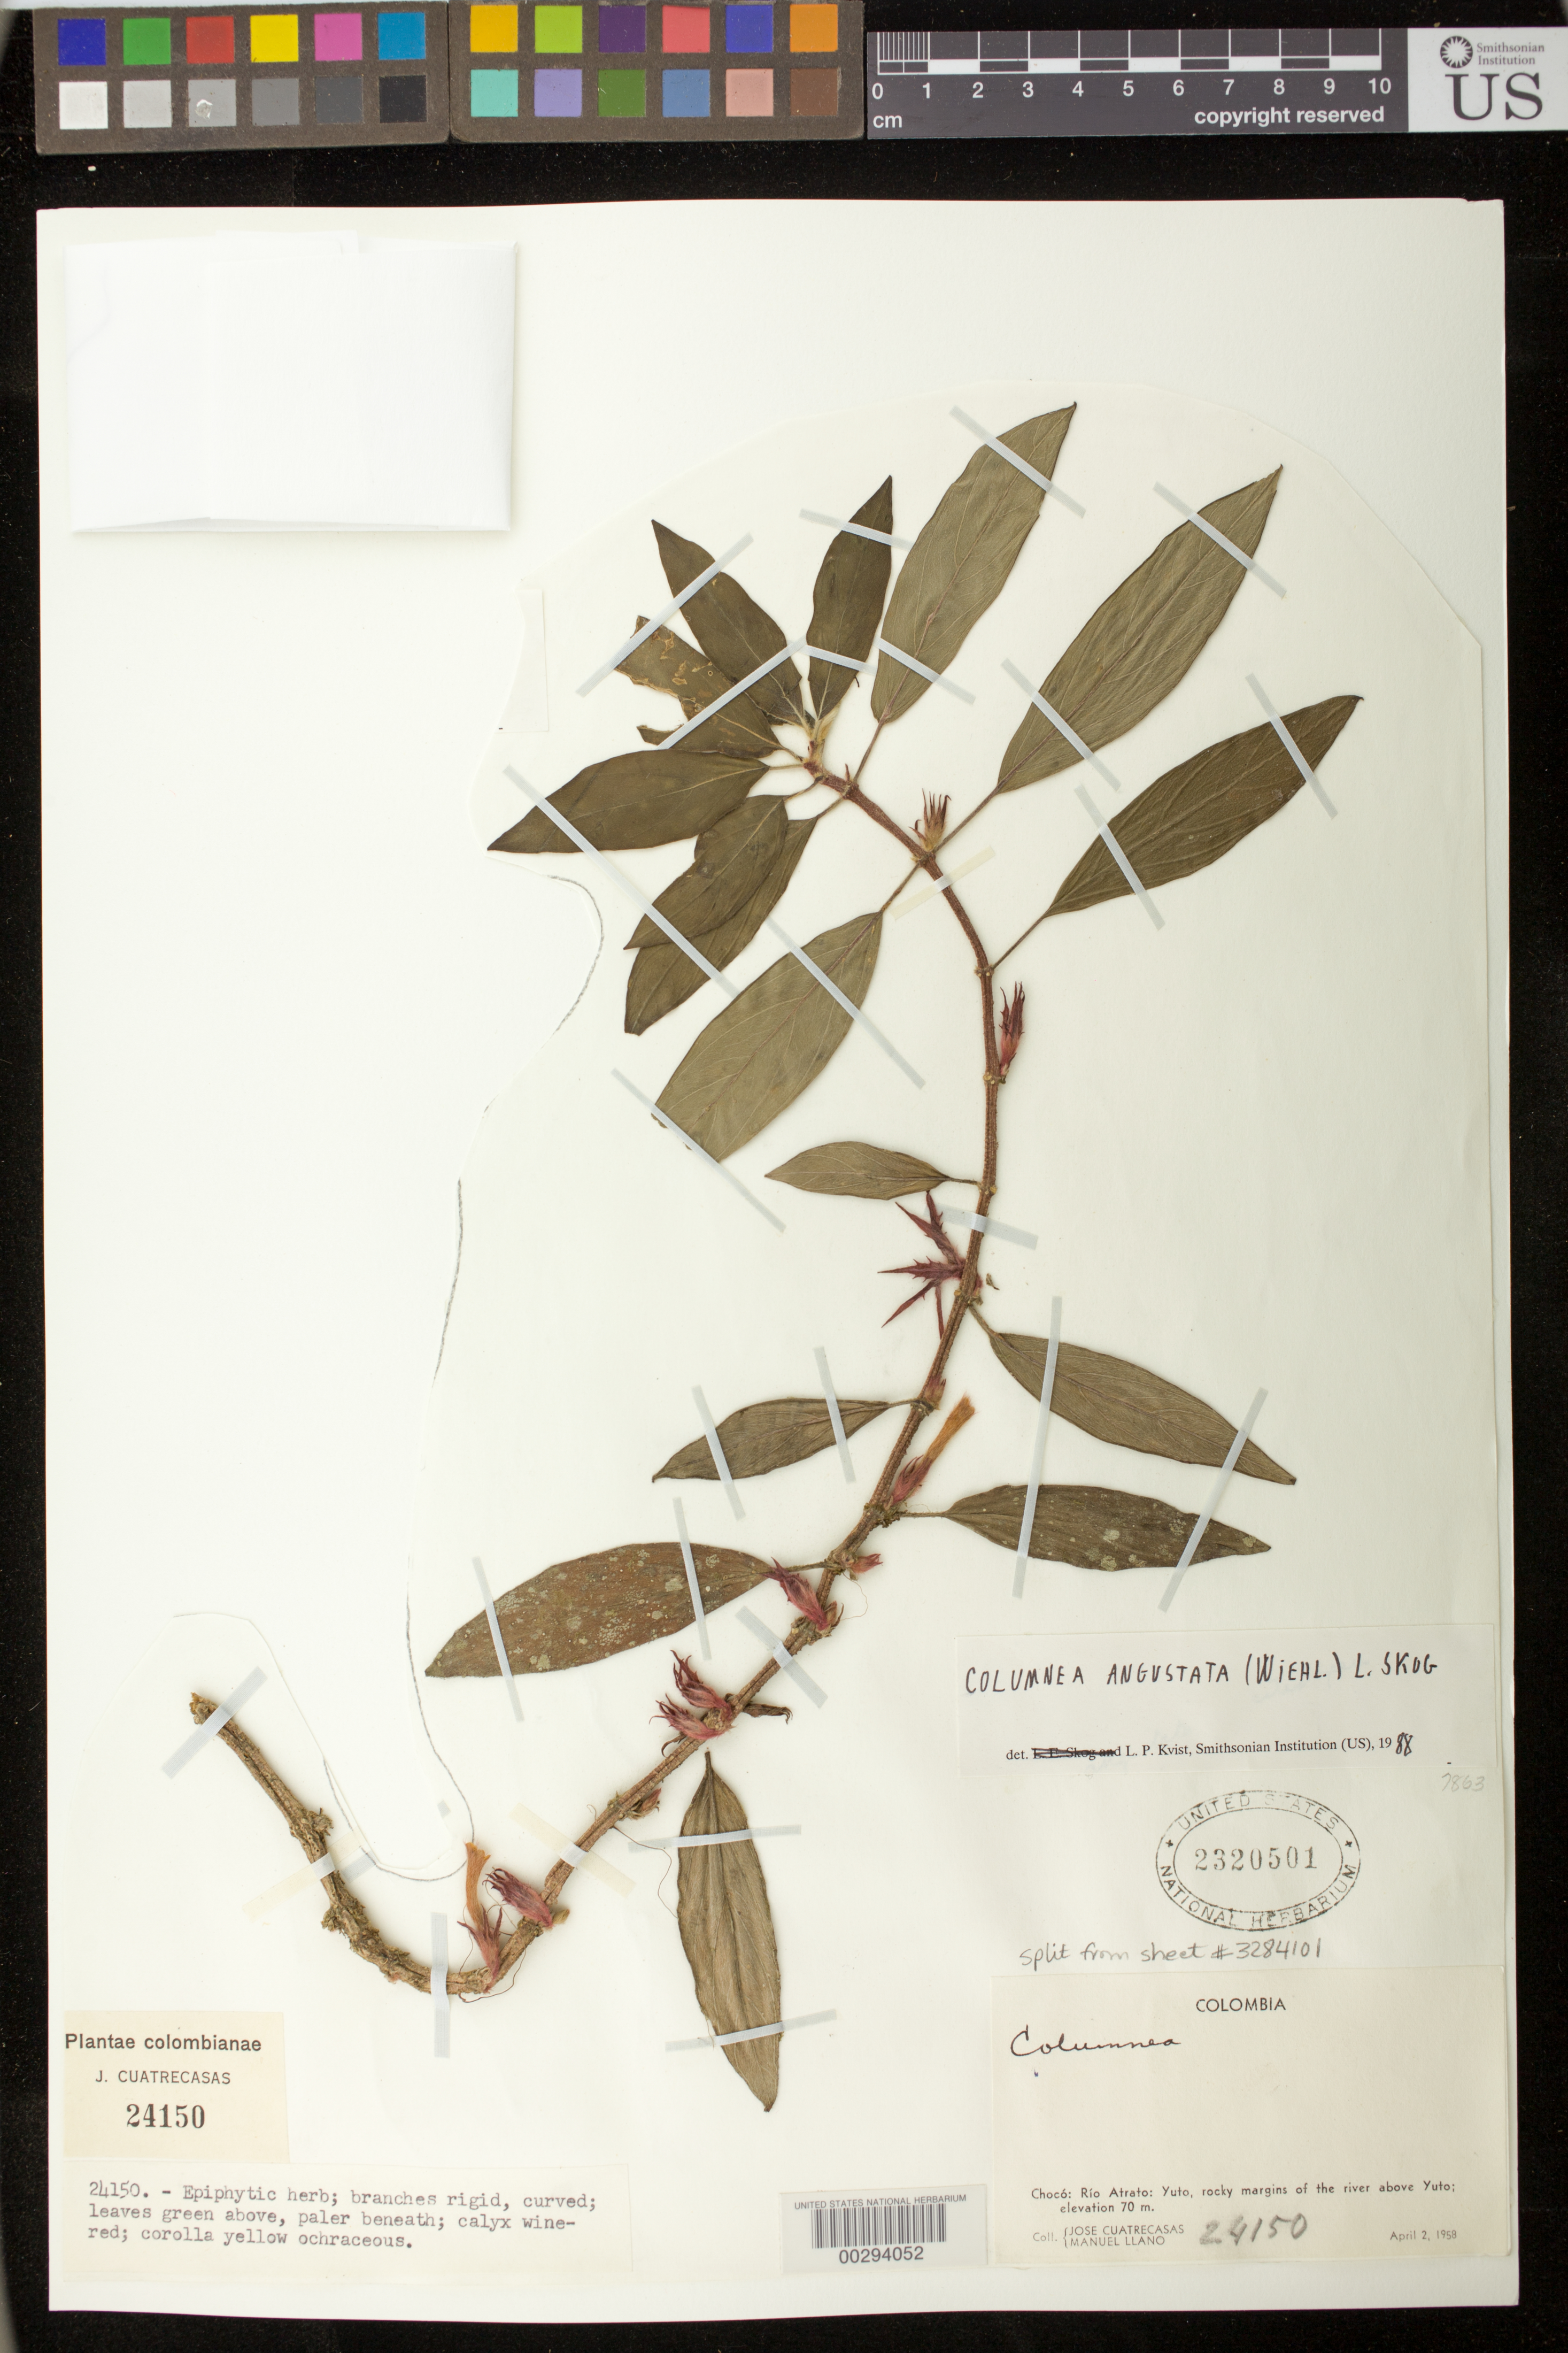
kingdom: Plantae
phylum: Tracheophyta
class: Magnoliopsida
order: Lamiales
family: Gesneriaceae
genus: Columnea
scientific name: Columnea angustata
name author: (Wiehler) L.E. Skog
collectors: J. Cuatrecasas & M. Llano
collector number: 24150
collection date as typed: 02 Apr 1958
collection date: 1958-04-02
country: Colombia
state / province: Chocó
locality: Rio Atrato, above Yuto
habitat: Rocky margins of the river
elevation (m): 70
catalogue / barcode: US 2320501